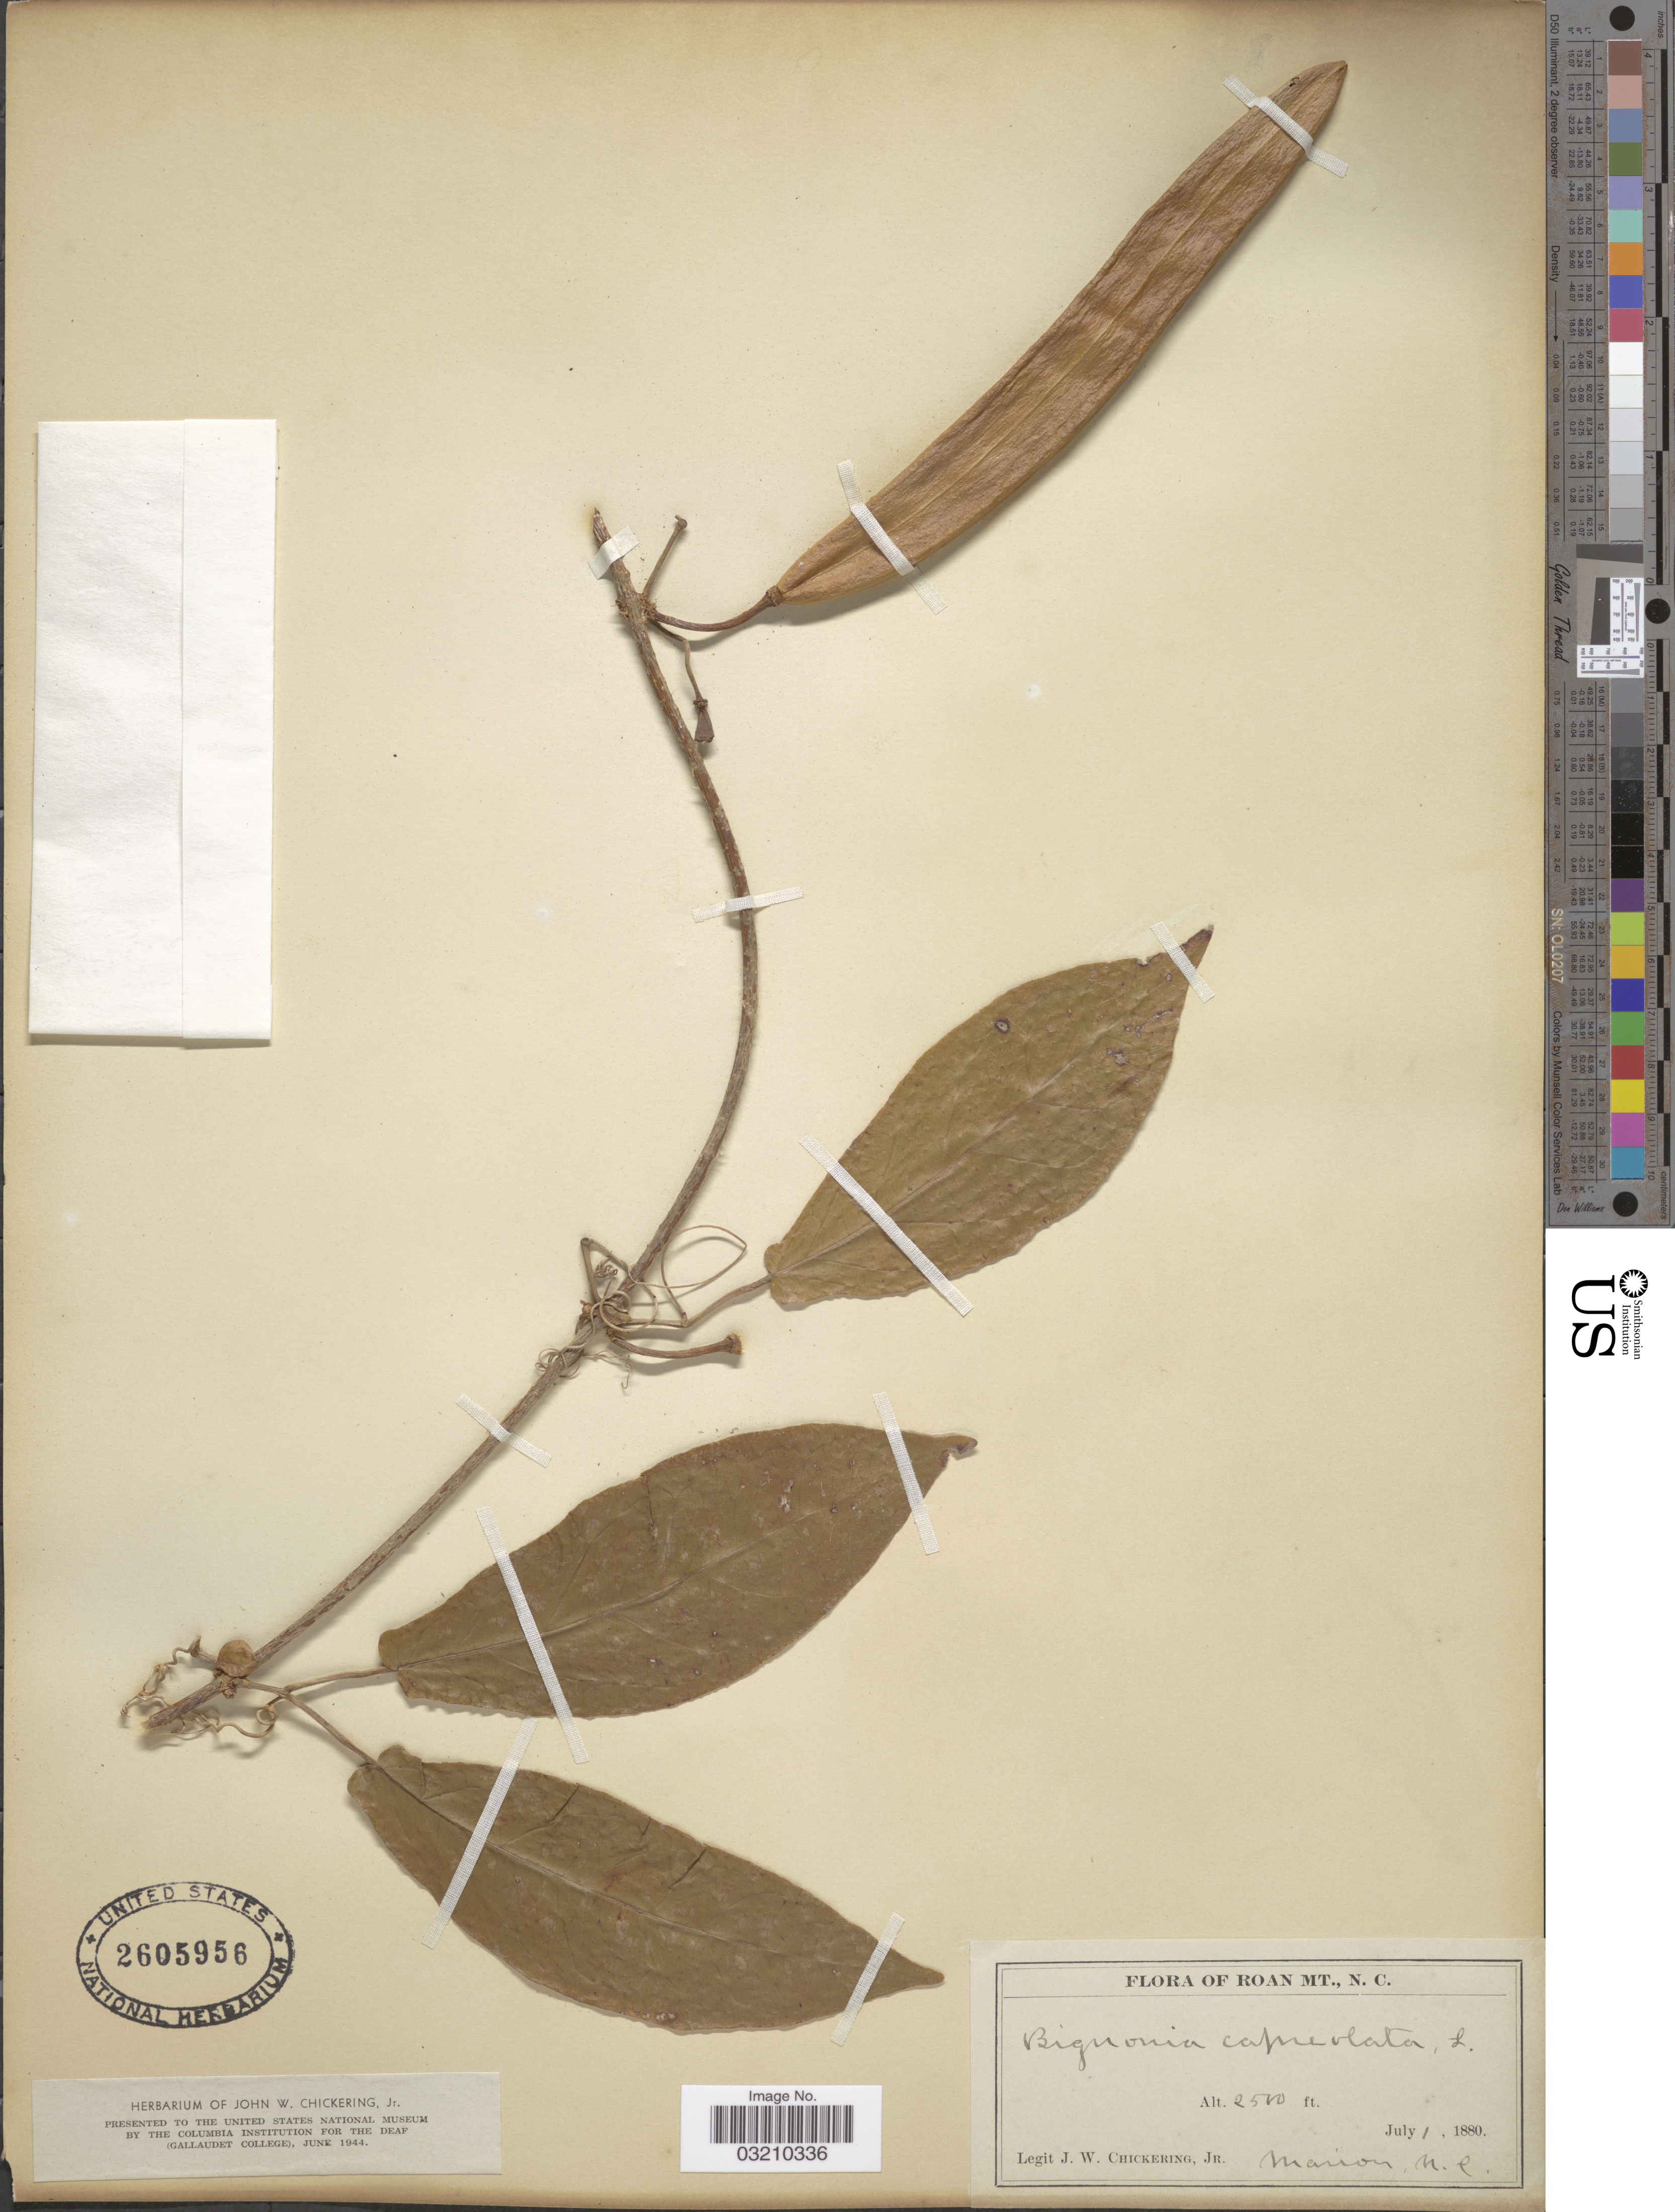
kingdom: Plantae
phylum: Tracheophyta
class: Magnoliopsida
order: Lamiales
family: Bignoniaceae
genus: Bignonia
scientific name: Bignonia capreolata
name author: L.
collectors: J. W. Chickering Jr.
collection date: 1880-07-01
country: United States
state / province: North Carolina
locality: Roan Mt. Marion.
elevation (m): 762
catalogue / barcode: US 2605956